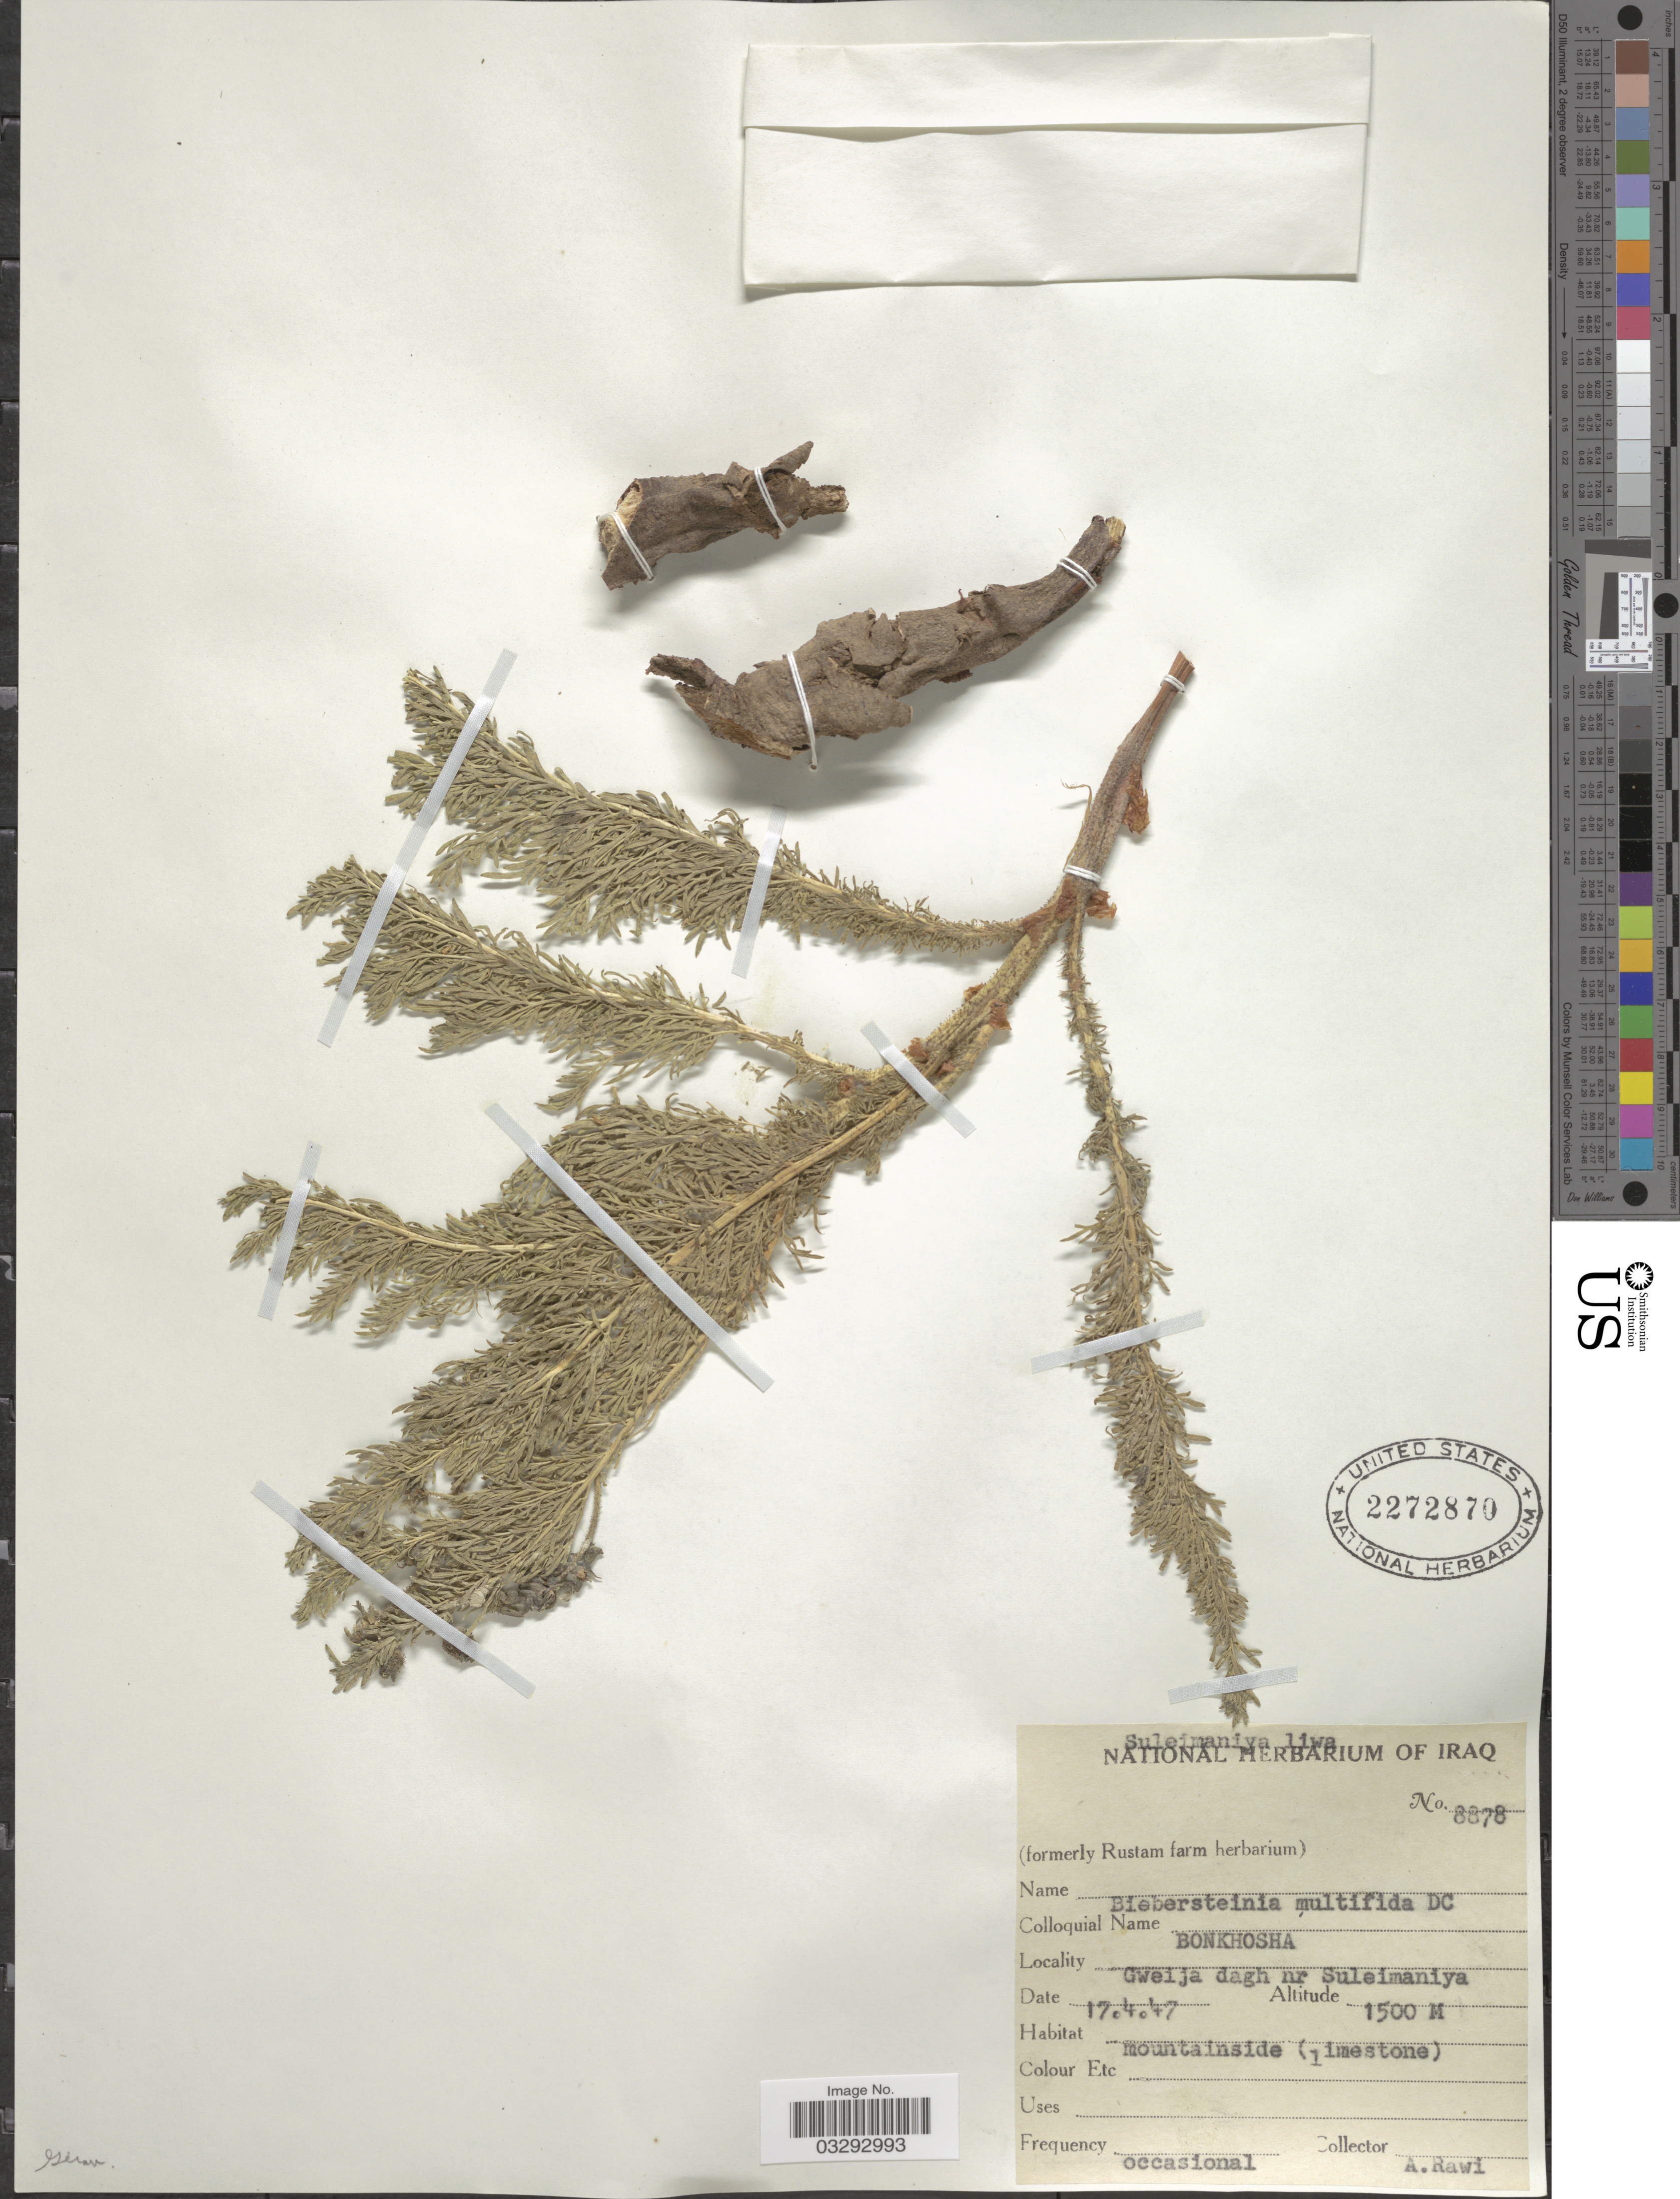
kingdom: Plantae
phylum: Tracheophyta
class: Magnoliopsida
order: Sapindales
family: Biebersteiniaceae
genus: Biebersteinia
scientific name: Biebersteinia multifida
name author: DC.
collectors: A. Rawi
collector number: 8878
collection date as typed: Transcribed d/m/y: 17/4/47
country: Iraq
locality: Suleimaniya liwa. Gweija dagh nr Suleimaniya.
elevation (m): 1500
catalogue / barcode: US 2272870